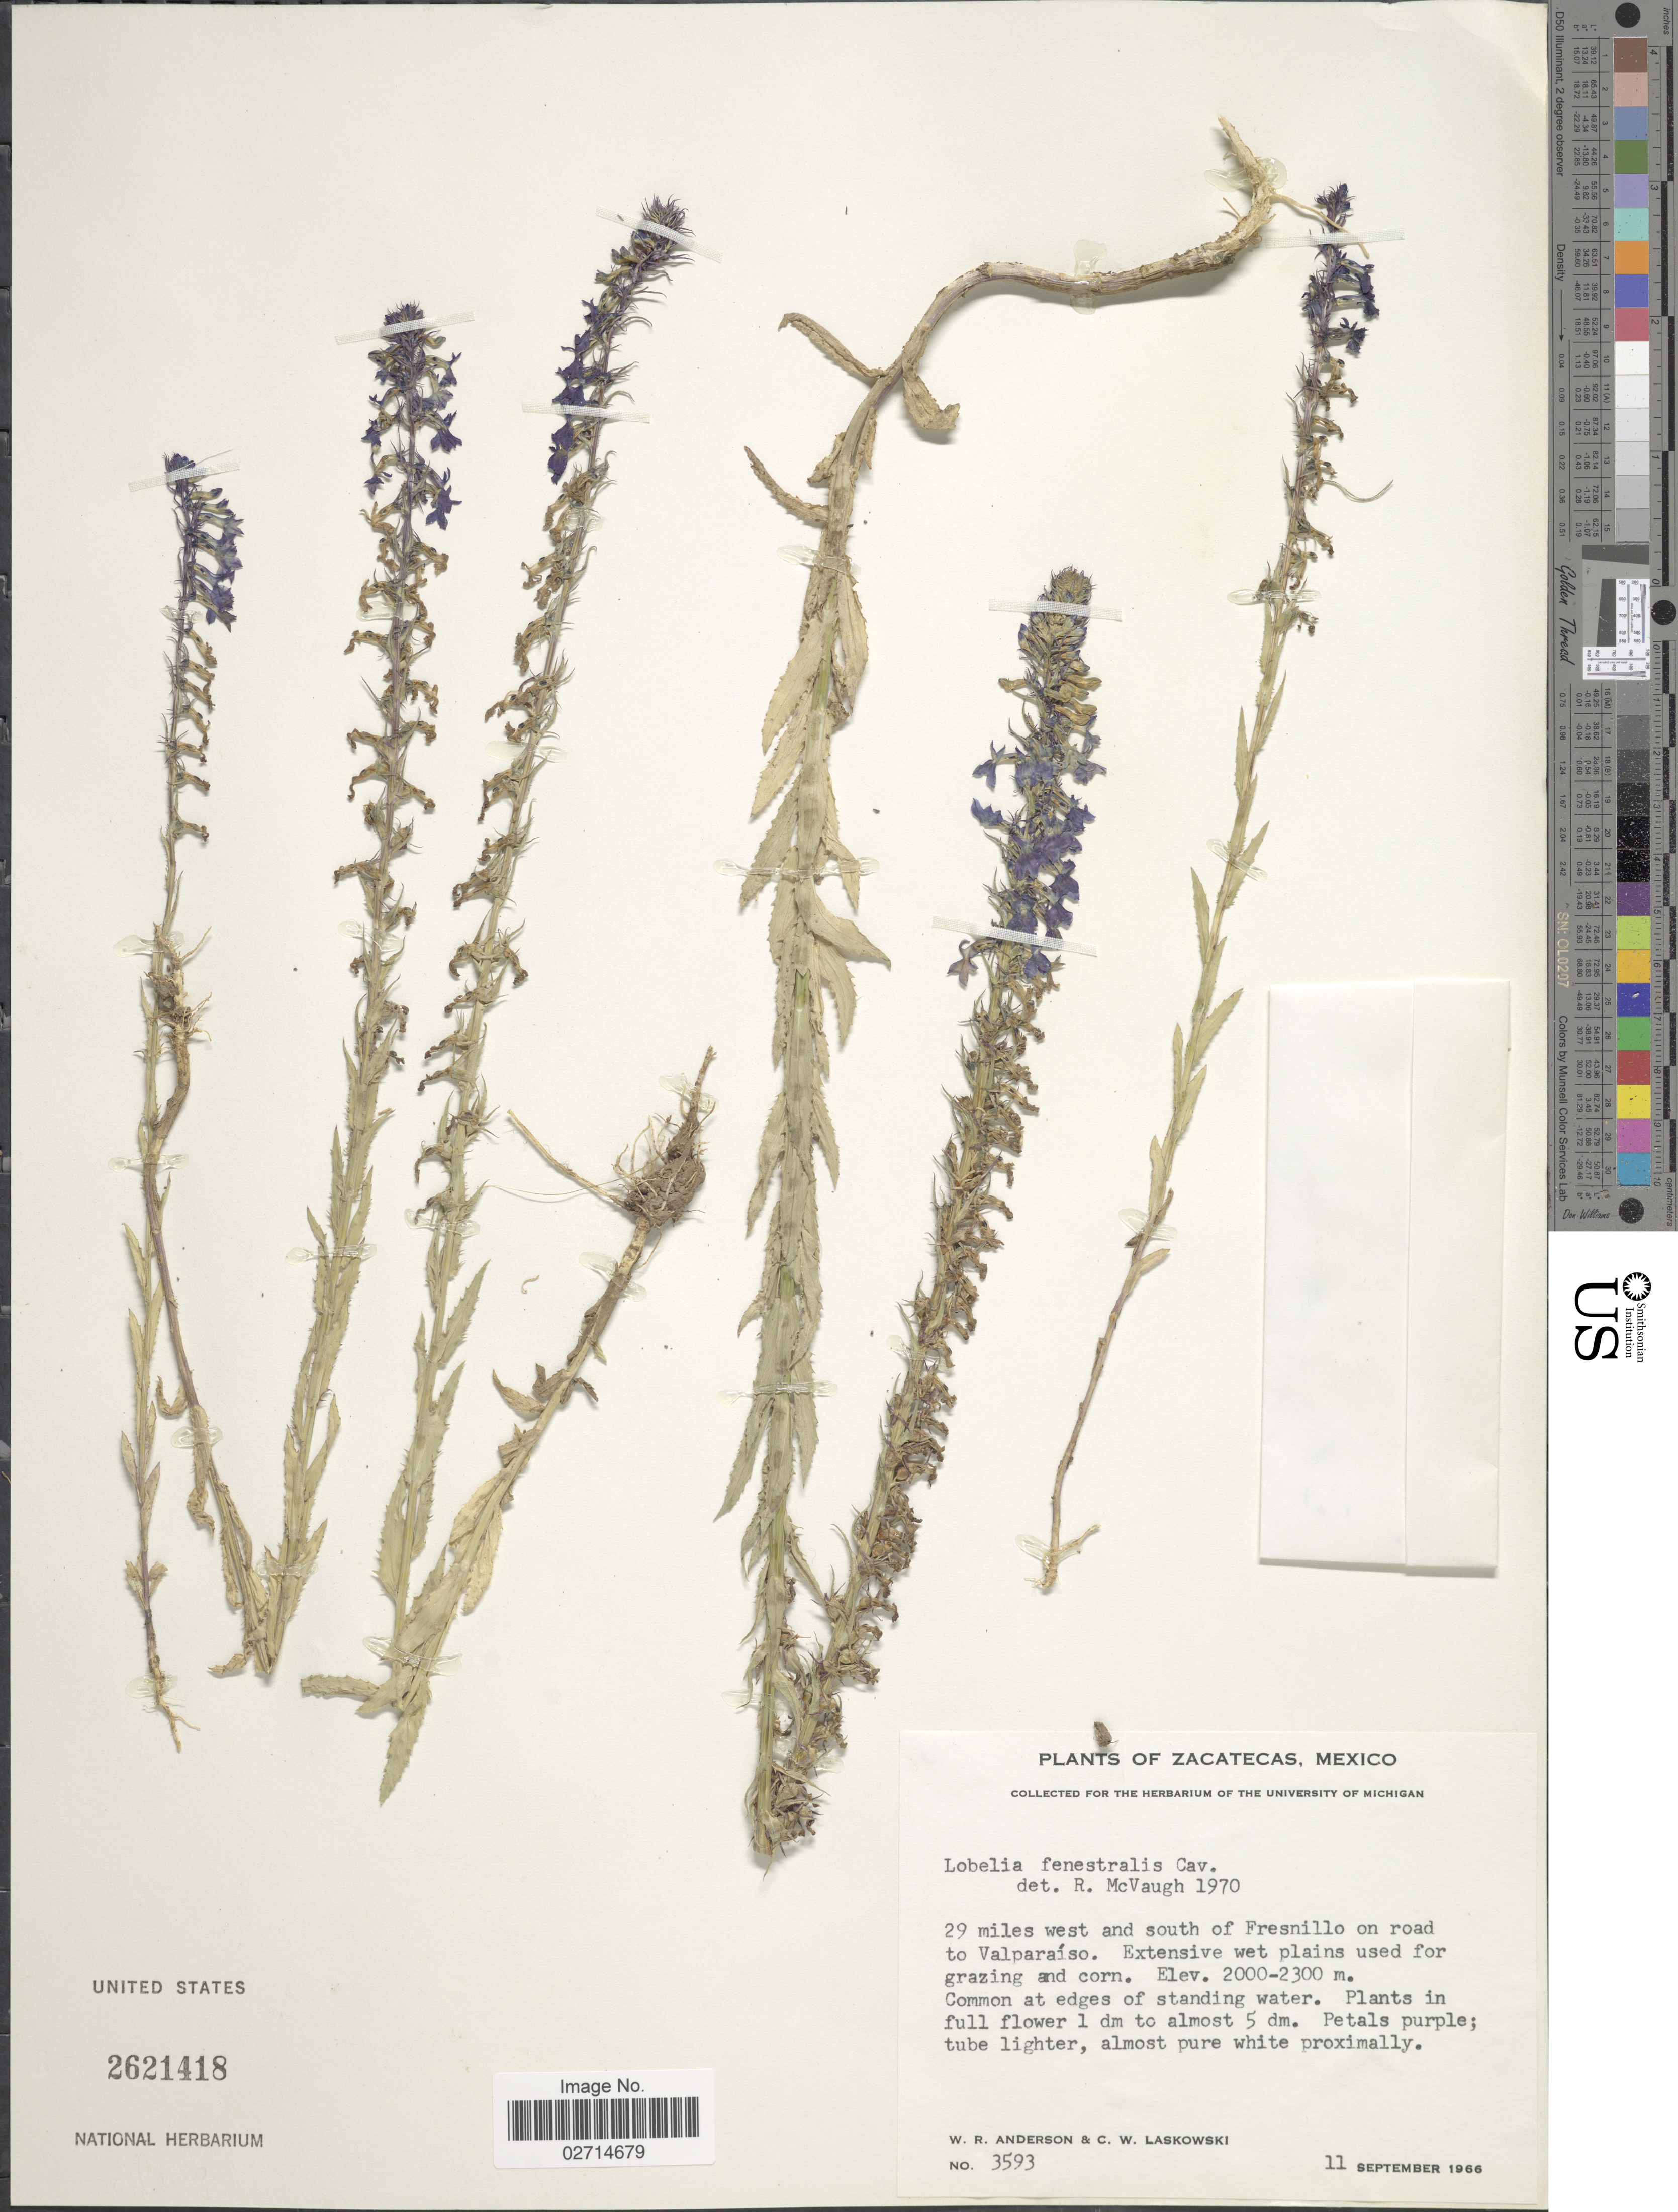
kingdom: Plantae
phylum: Tracheophyta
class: Magnoliopsida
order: Asterales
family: Campanulaceae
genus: Lobelia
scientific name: Lobelia fenestralis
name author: Cav.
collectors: W. Anderson & C. Laskowski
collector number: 3593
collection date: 1966-09-11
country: Mexico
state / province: Zacatecas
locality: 29 miles west and south of Fresnillo on road to Valparaíso.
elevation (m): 2000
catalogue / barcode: US 2621418